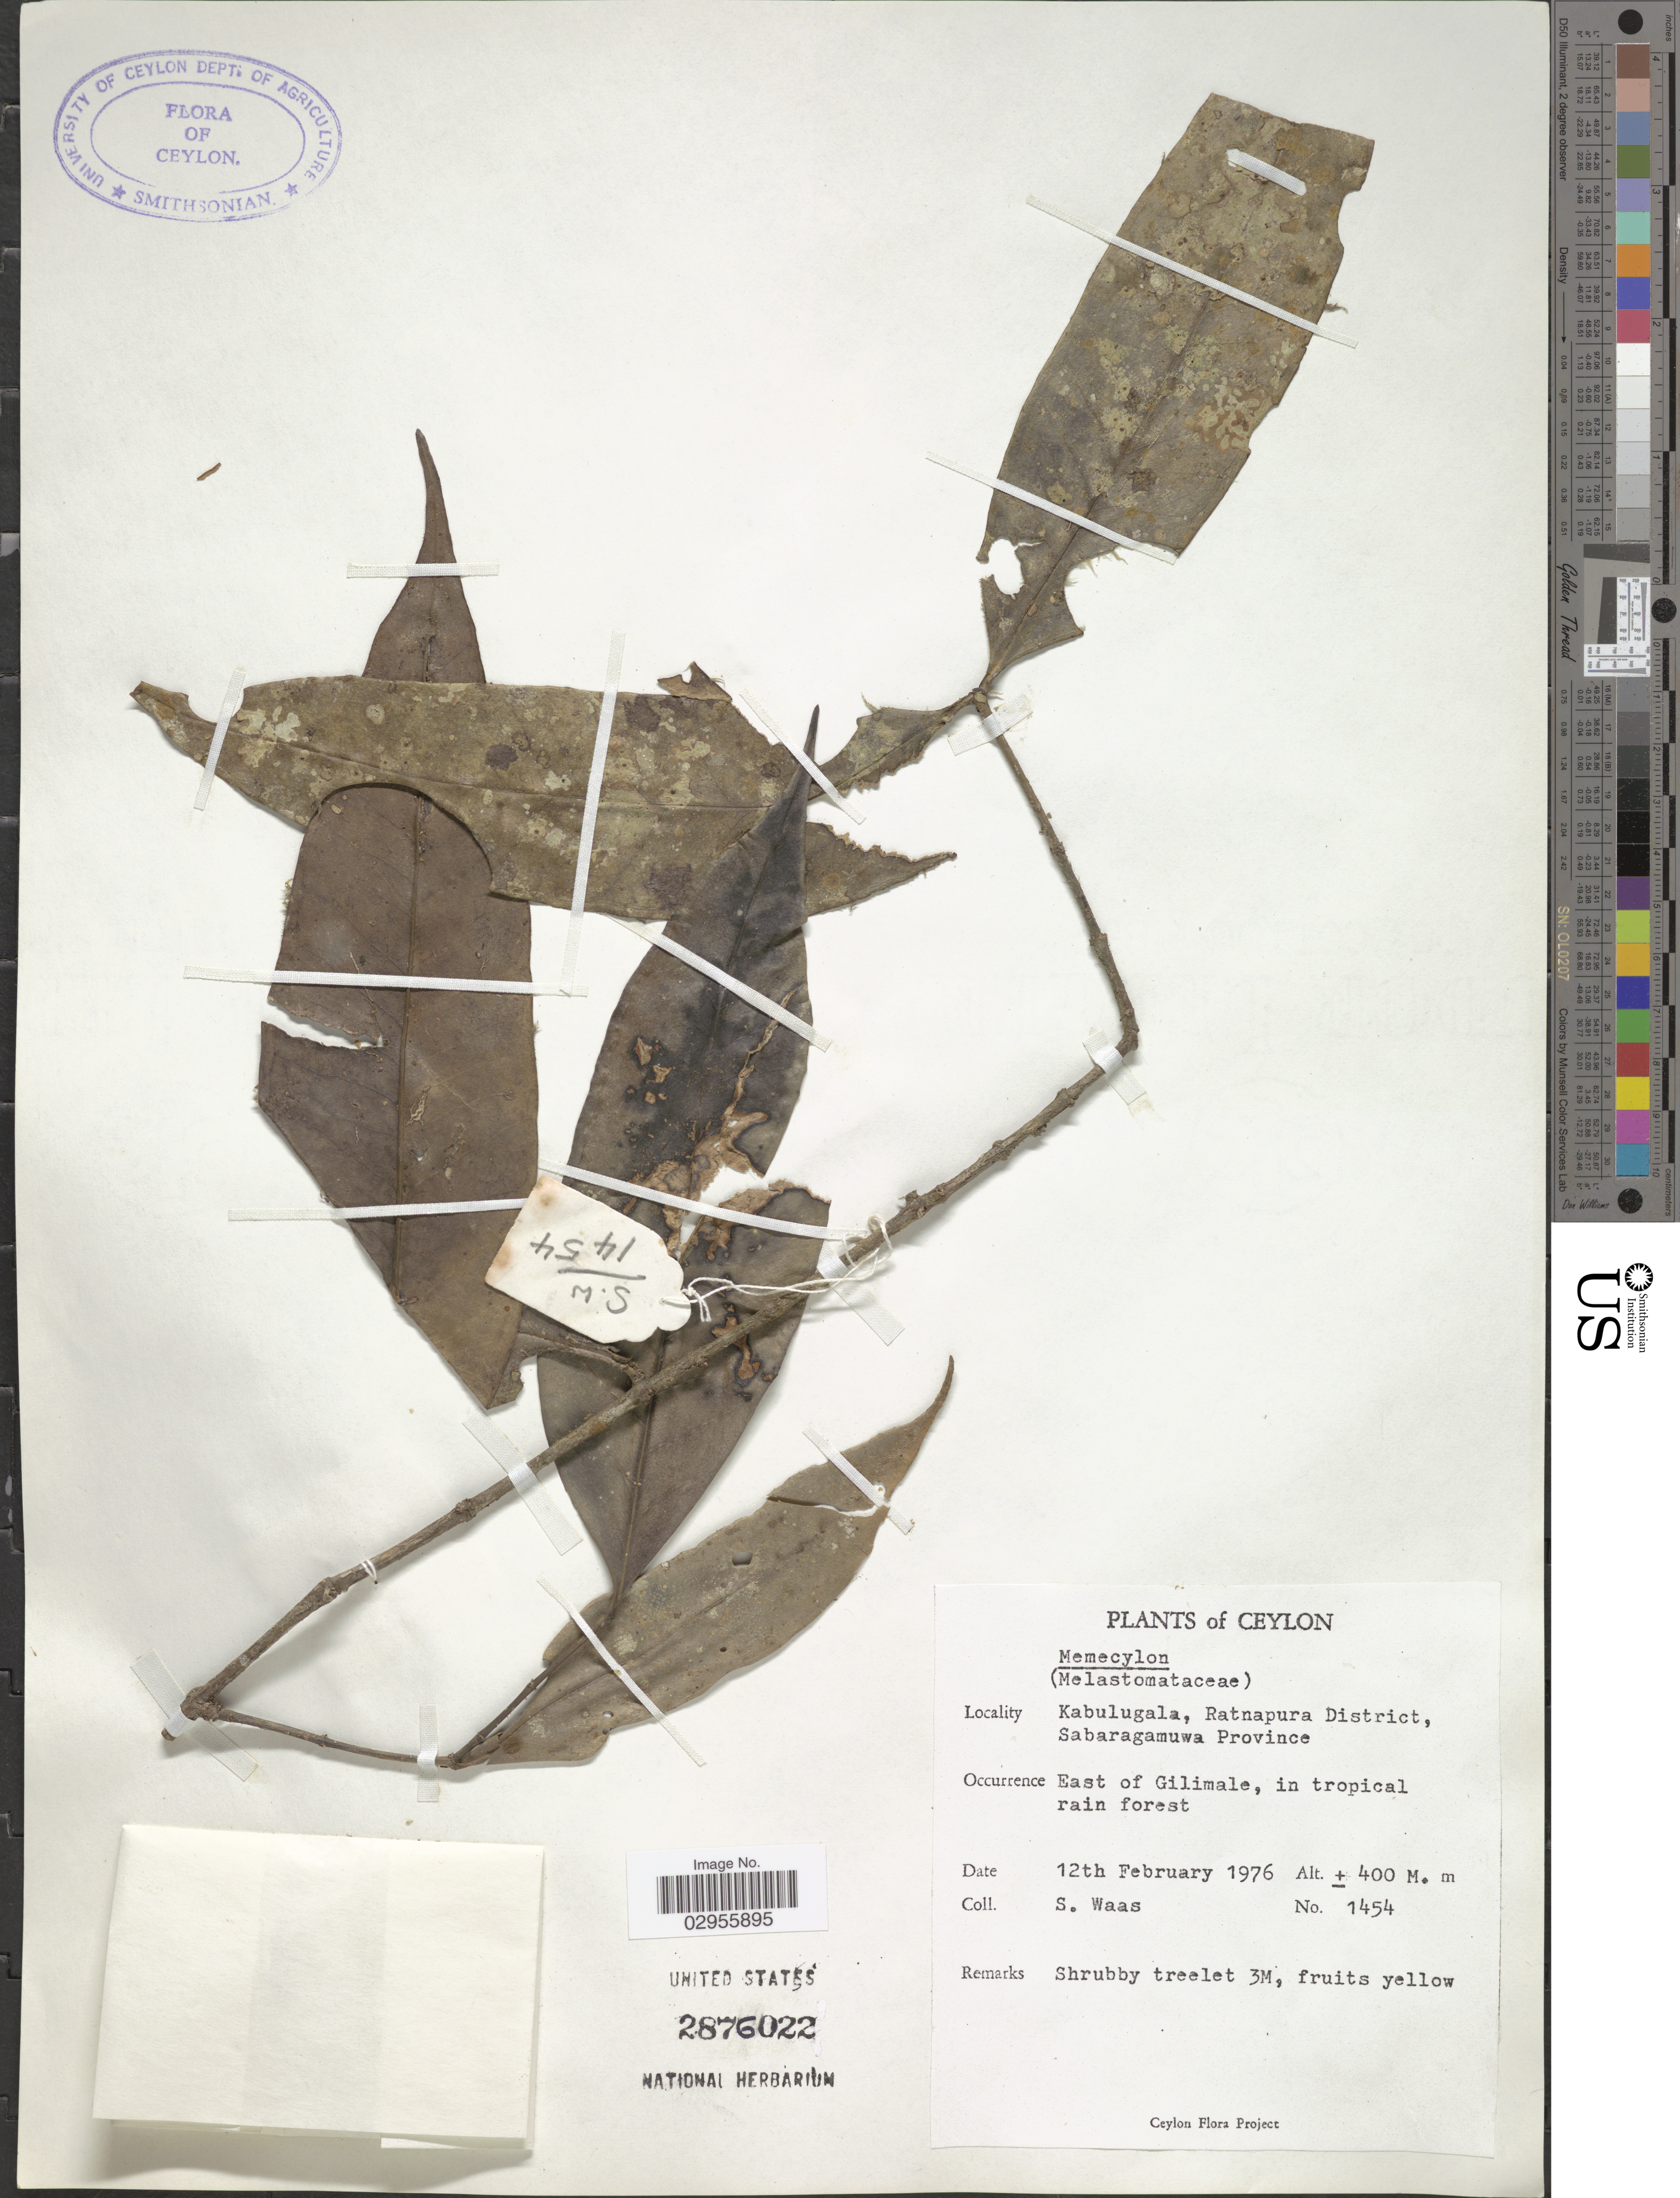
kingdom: Plantae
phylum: Tracheophyta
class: Magnoliopsida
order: Myrtales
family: Melastomataceae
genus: Memecylon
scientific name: Memecylon sp.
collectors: S. Waas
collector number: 1454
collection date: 1976-02-12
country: Sri Lanka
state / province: Sabaragamuwa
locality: Ceylon. Kabulugala, Ratnapura District. East of Gilimale.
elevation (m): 400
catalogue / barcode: US 2876022